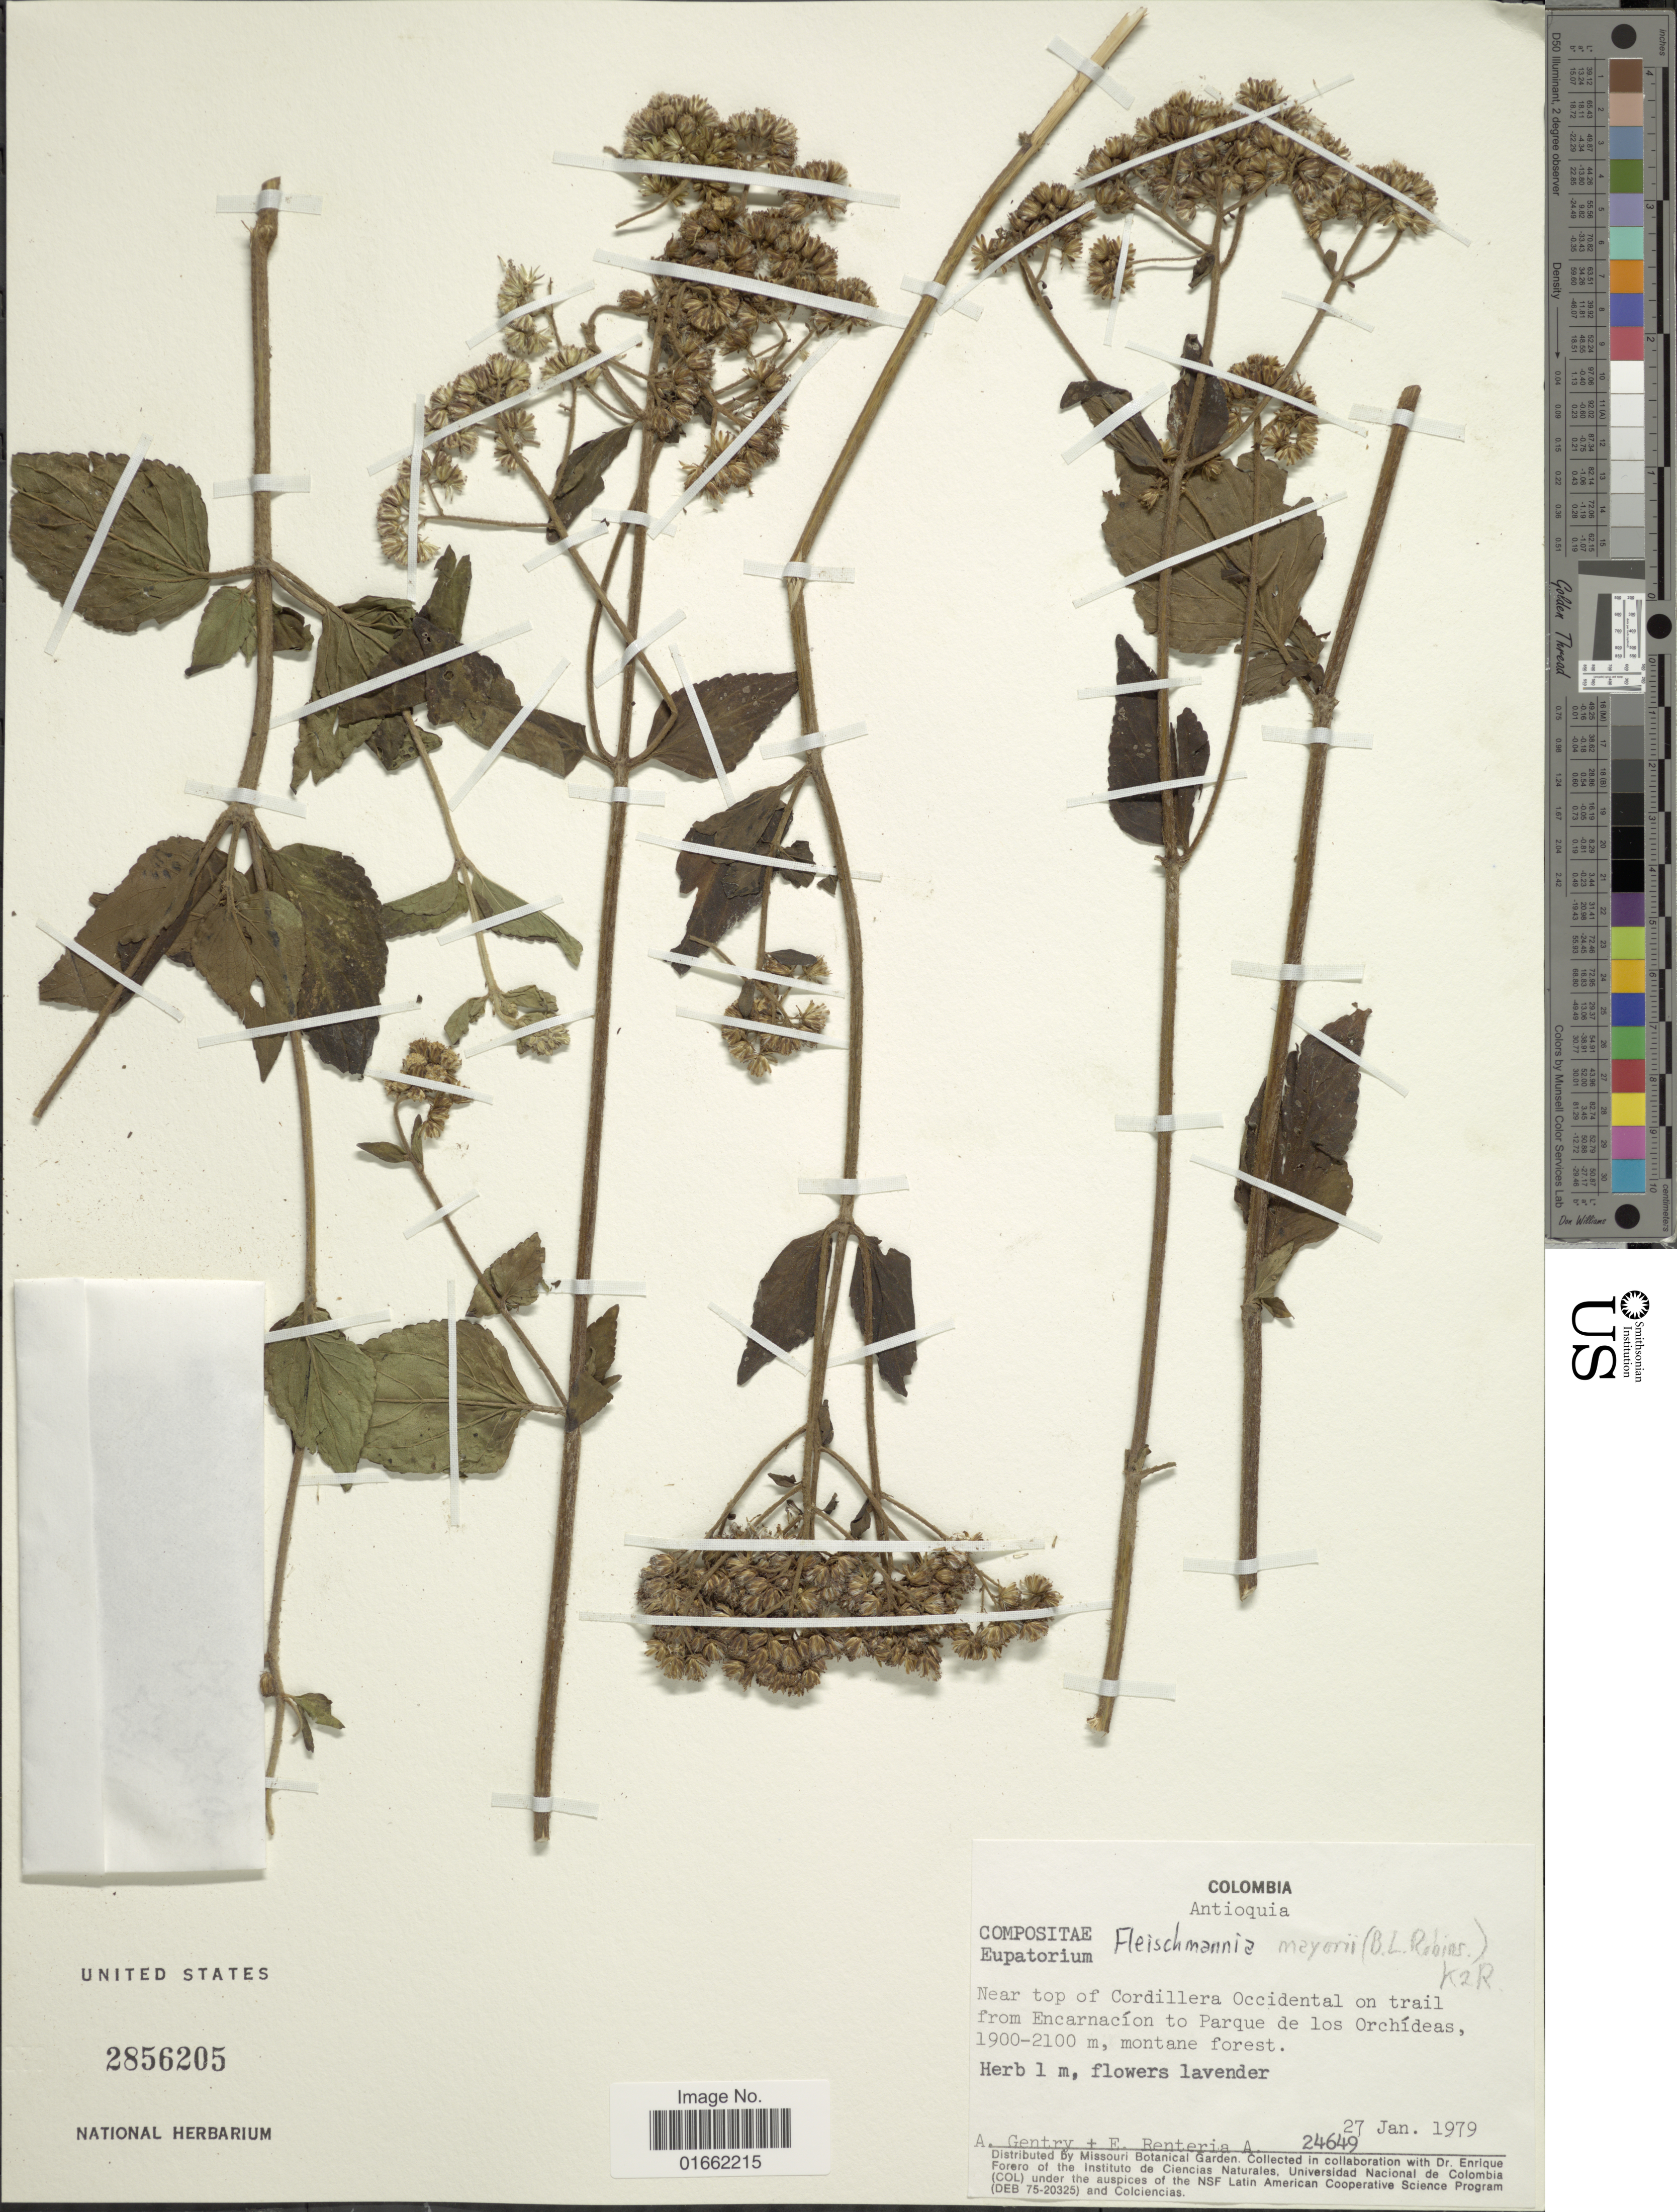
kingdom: Plantae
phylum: Tracheophyta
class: Magnoliopsida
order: Asterales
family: Asteraceae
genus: Fleischmannia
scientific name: Fleischmannia mayorii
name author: (B.L. Rob.) R.M. King & H. Rob.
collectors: A. H. Gentry & E. Renteria A.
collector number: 24649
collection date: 1979-01-27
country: Colombia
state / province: Antioquia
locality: Near top of Cordillera Occidental on trail from Encarnacíon to Parque de los Orchídeas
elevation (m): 1900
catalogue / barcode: US 2856205